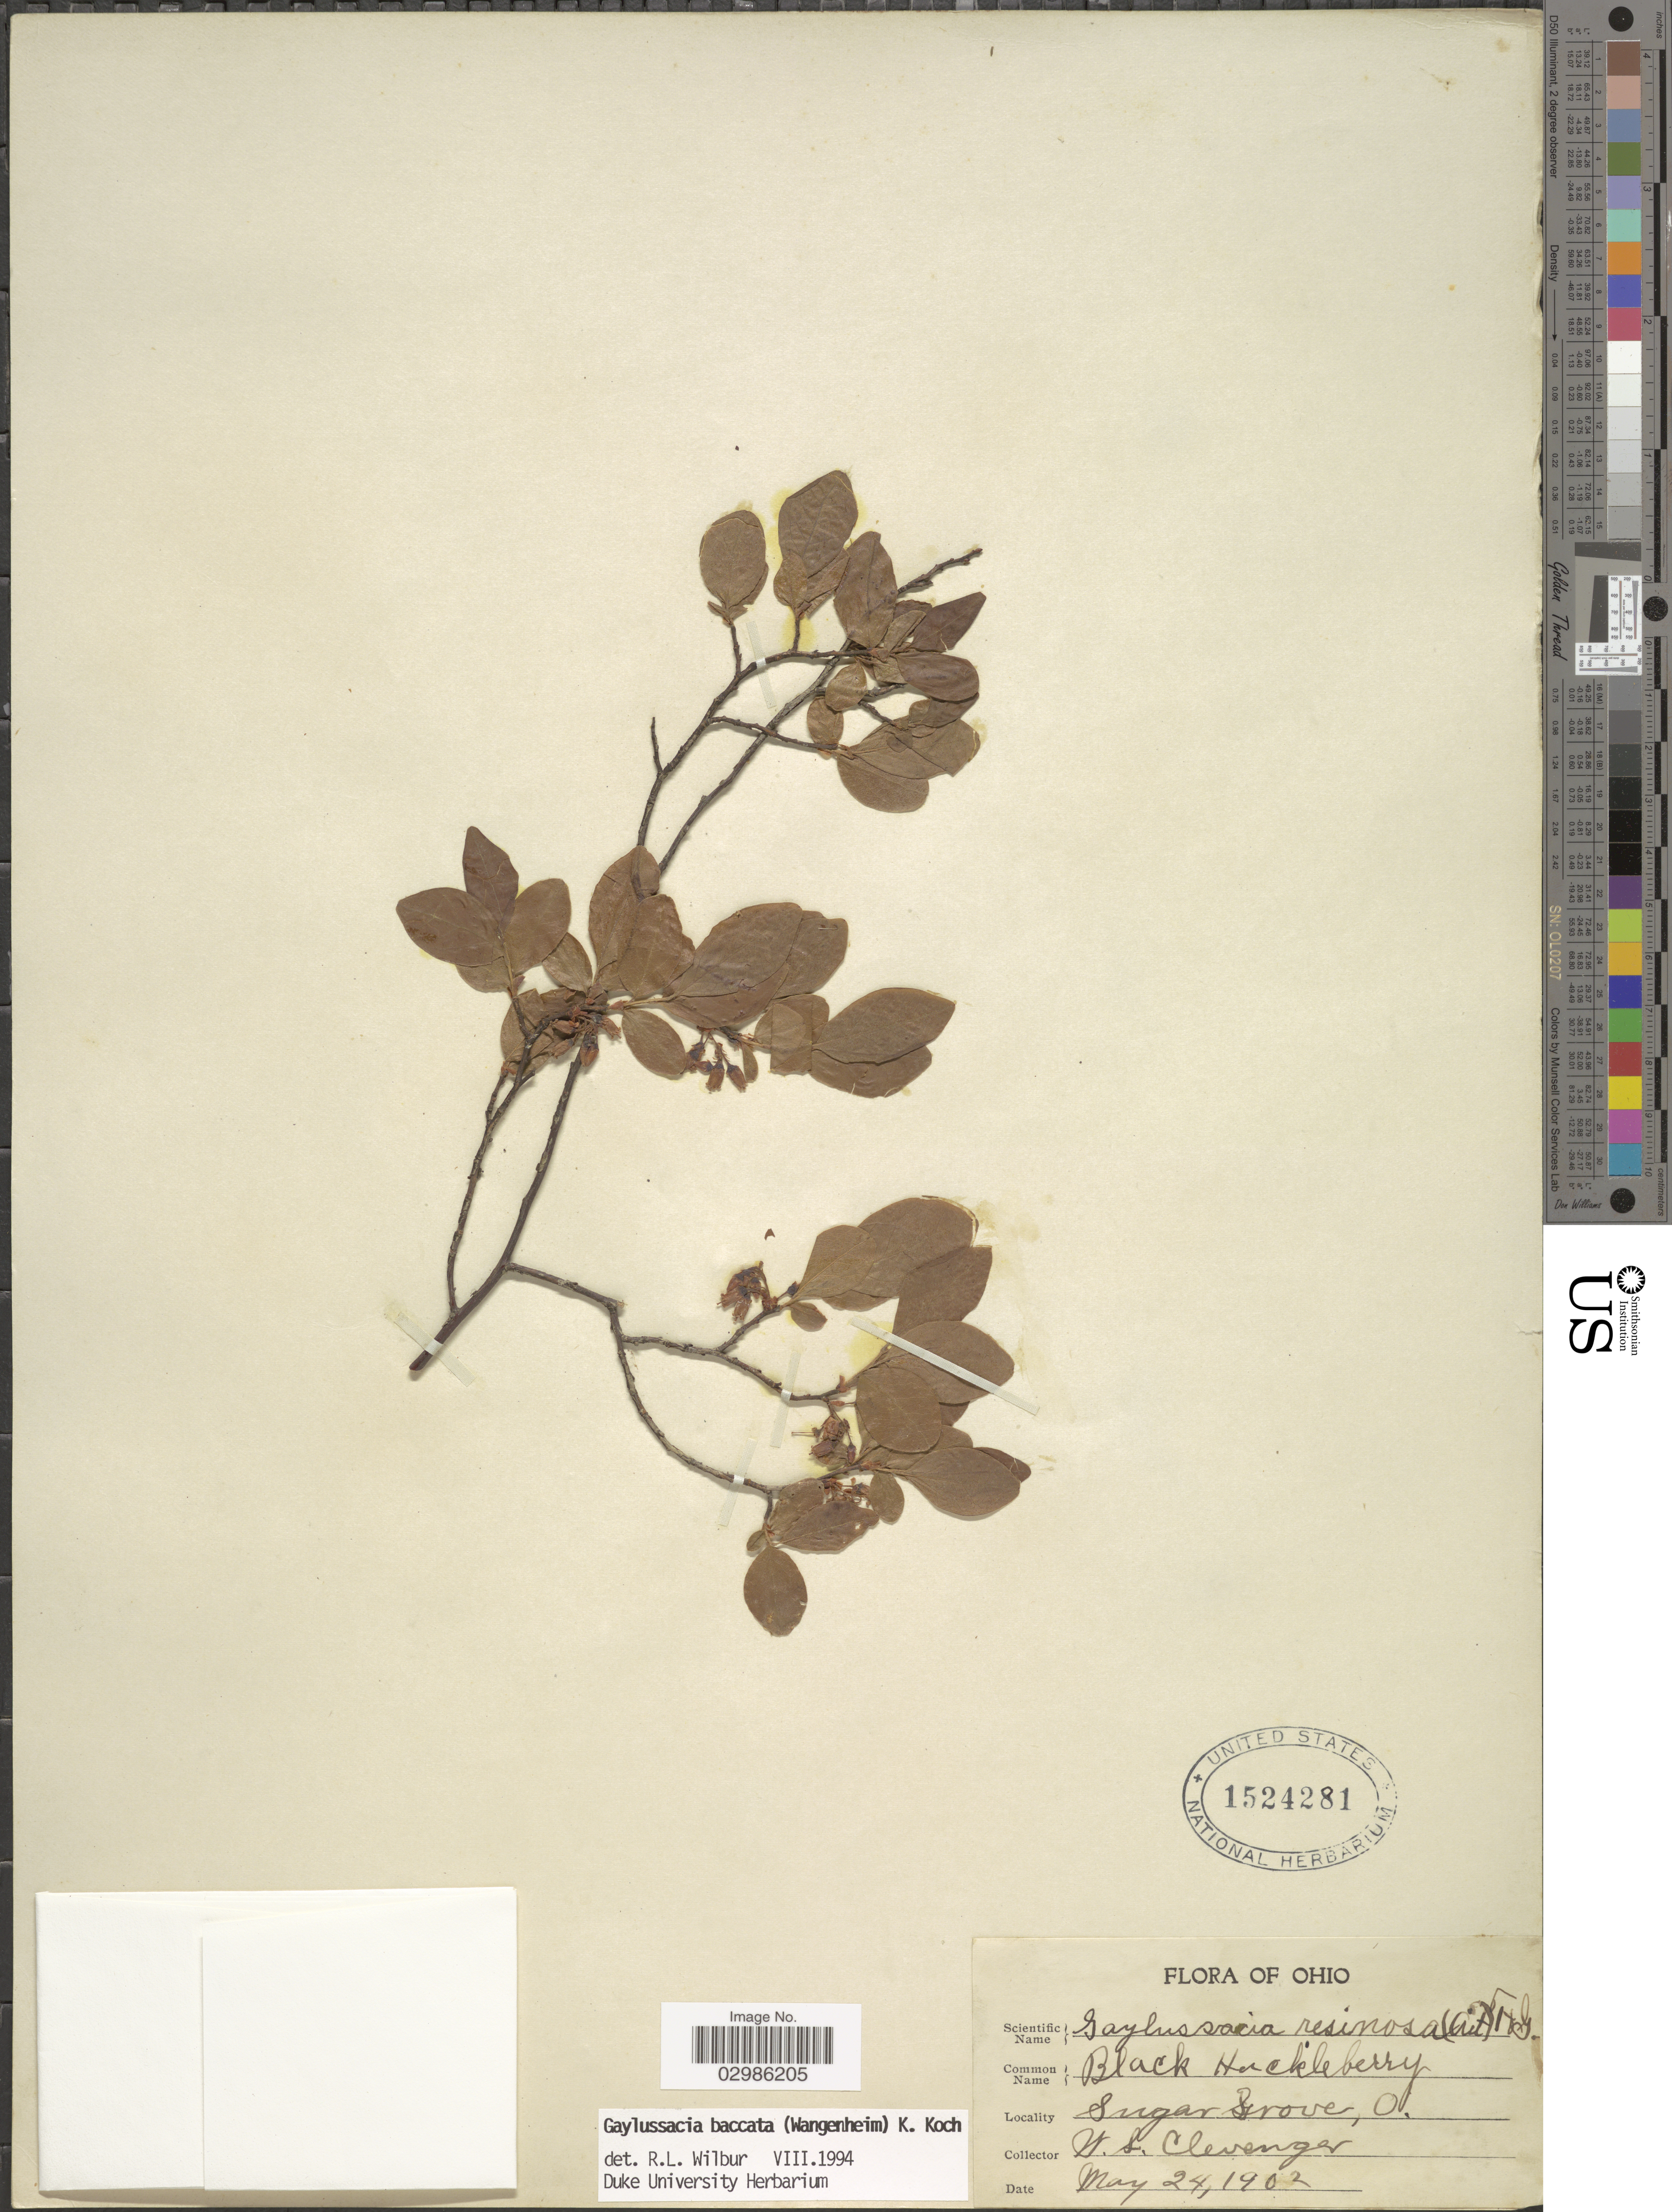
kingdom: Plantae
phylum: Tracheophyta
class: Magnoliopsida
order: Ericales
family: Ericaceae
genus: Gaylussacia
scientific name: Gaylussacia baccata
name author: (Wangenh.) K. Koch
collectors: W. Clevenger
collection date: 1902-05-24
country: United States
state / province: Ohio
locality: Black Huckleberry. Sugar Grove.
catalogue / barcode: US 1524281